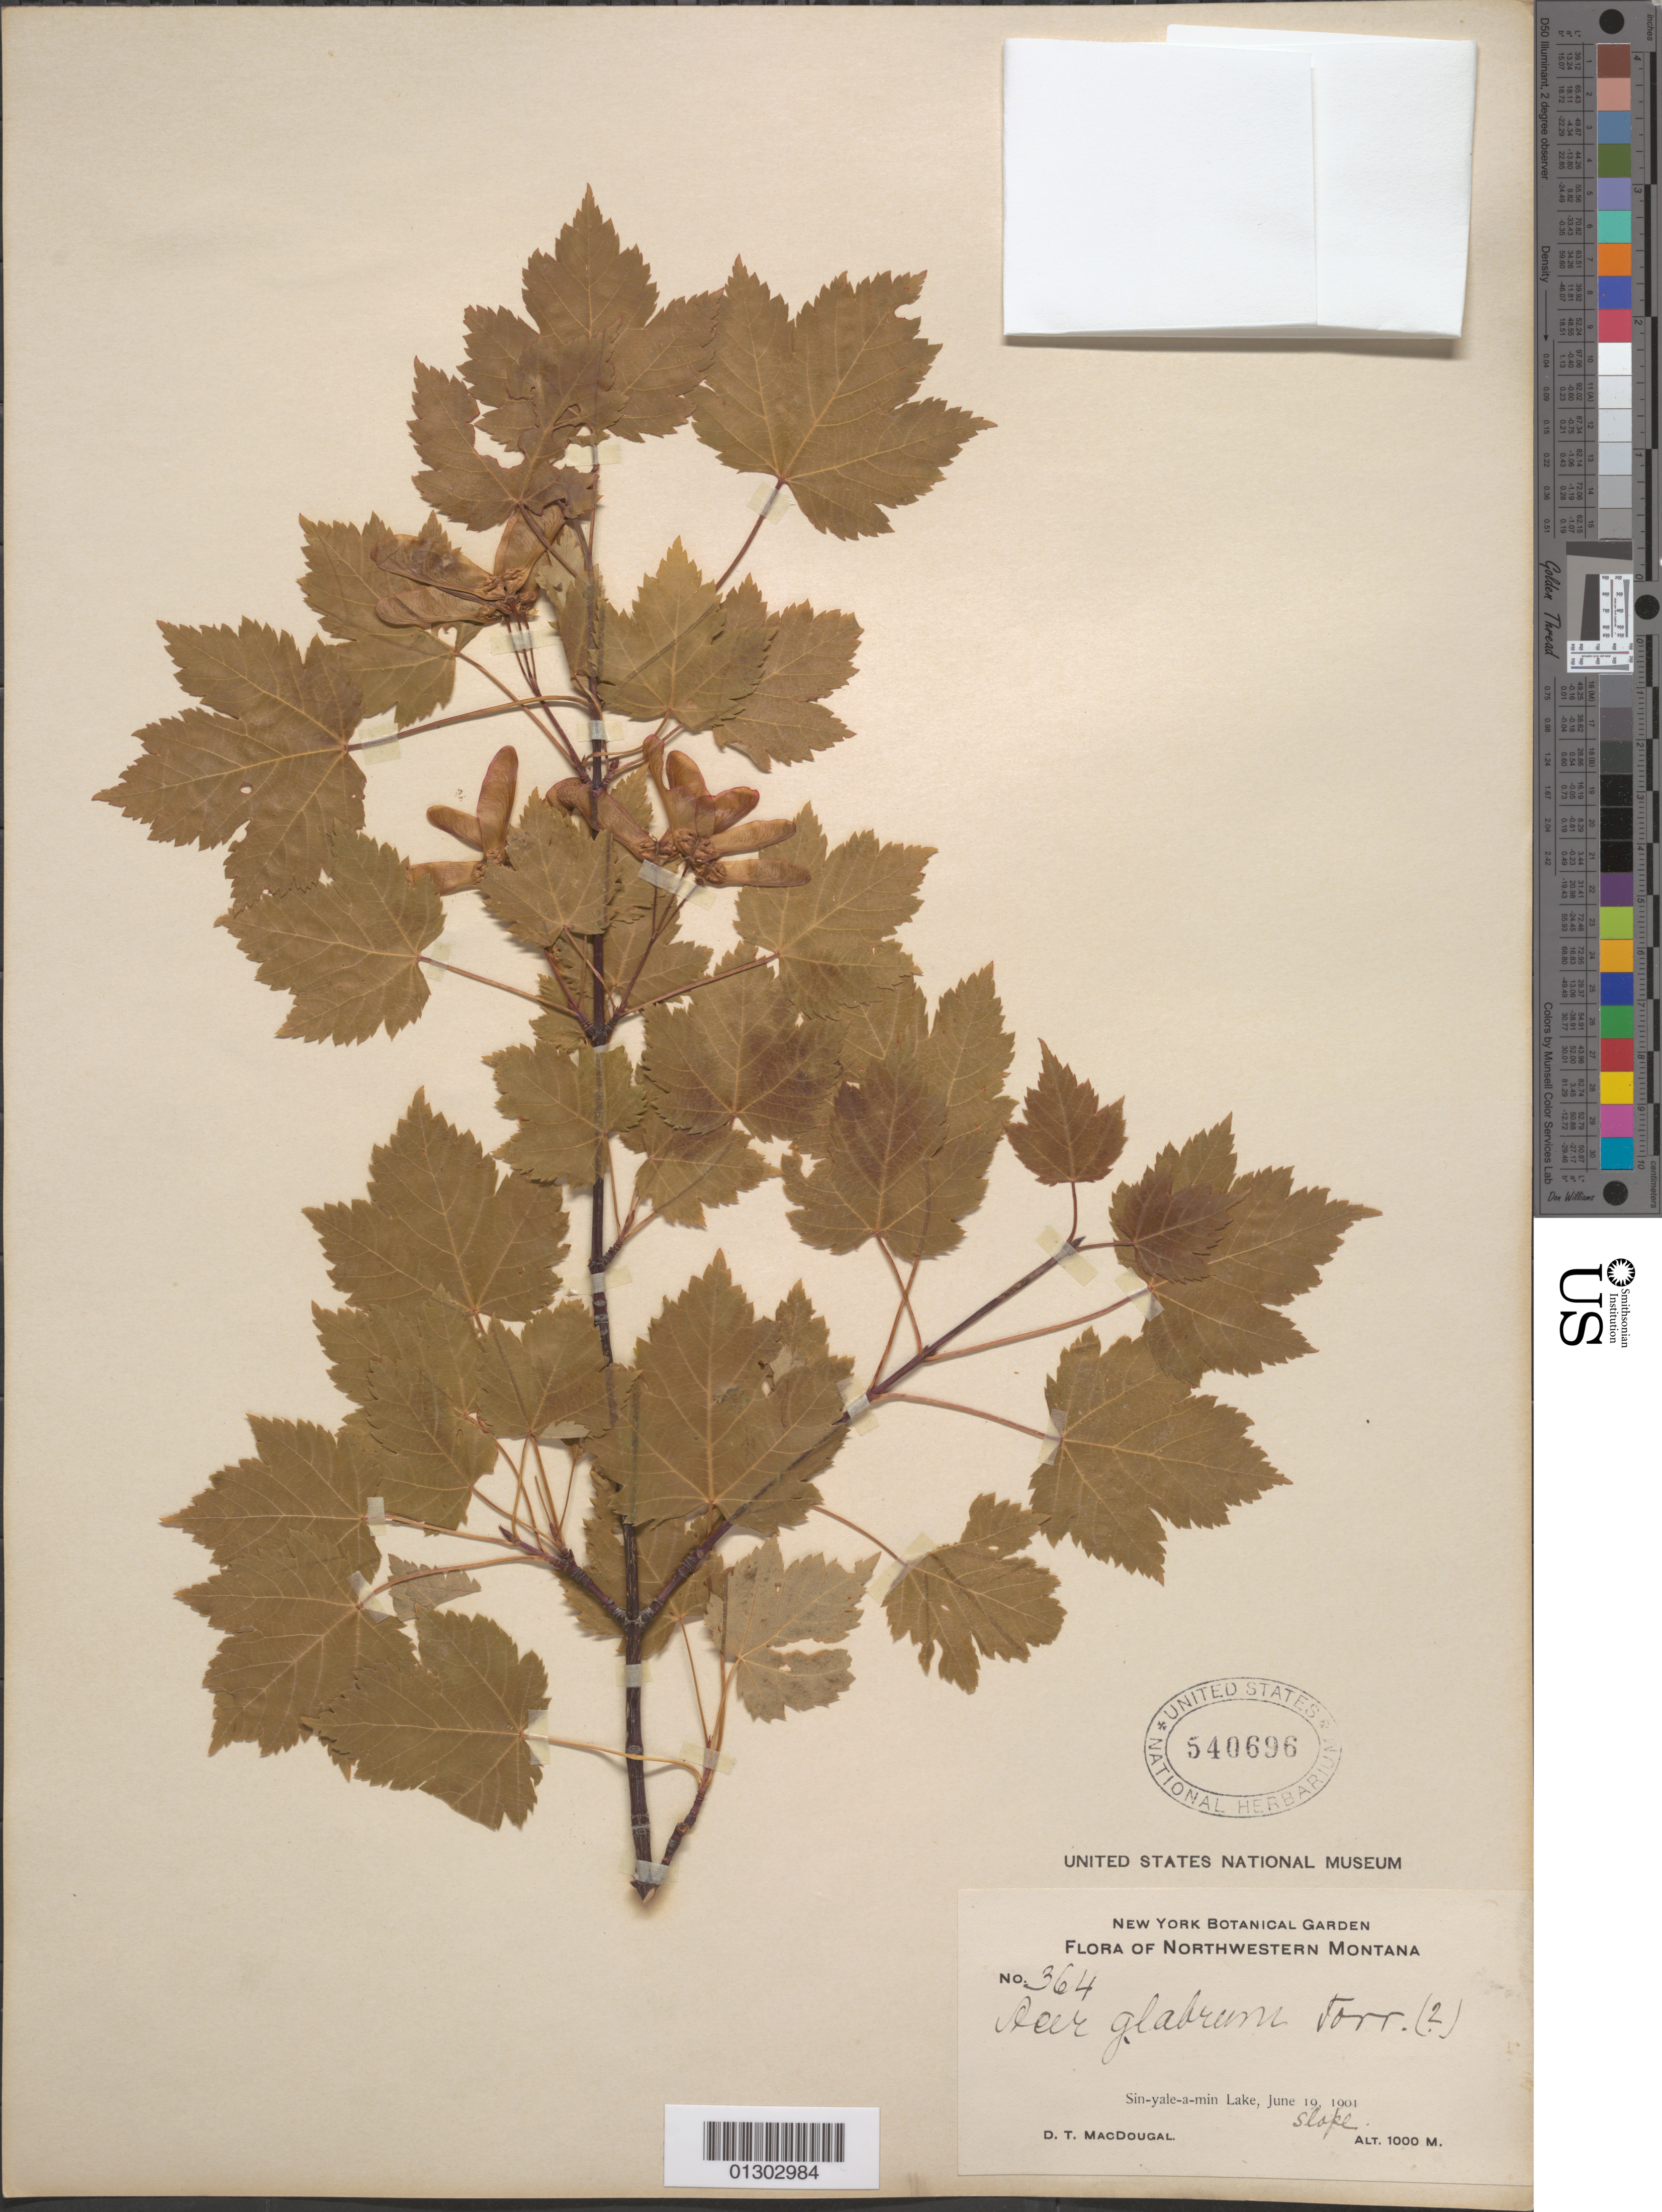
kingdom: Plantae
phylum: Tracheophyta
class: Magnoliopsida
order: Sapindales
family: Sapindaceae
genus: Acer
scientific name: Acer glabrum var. douglasii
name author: (Hook.) Dippel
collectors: D. T. MacDougal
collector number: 364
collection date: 1901-06-19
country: United States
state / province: Montana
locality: Sin-yal-a-min Lake.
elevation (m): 1000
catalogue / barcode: US 540696